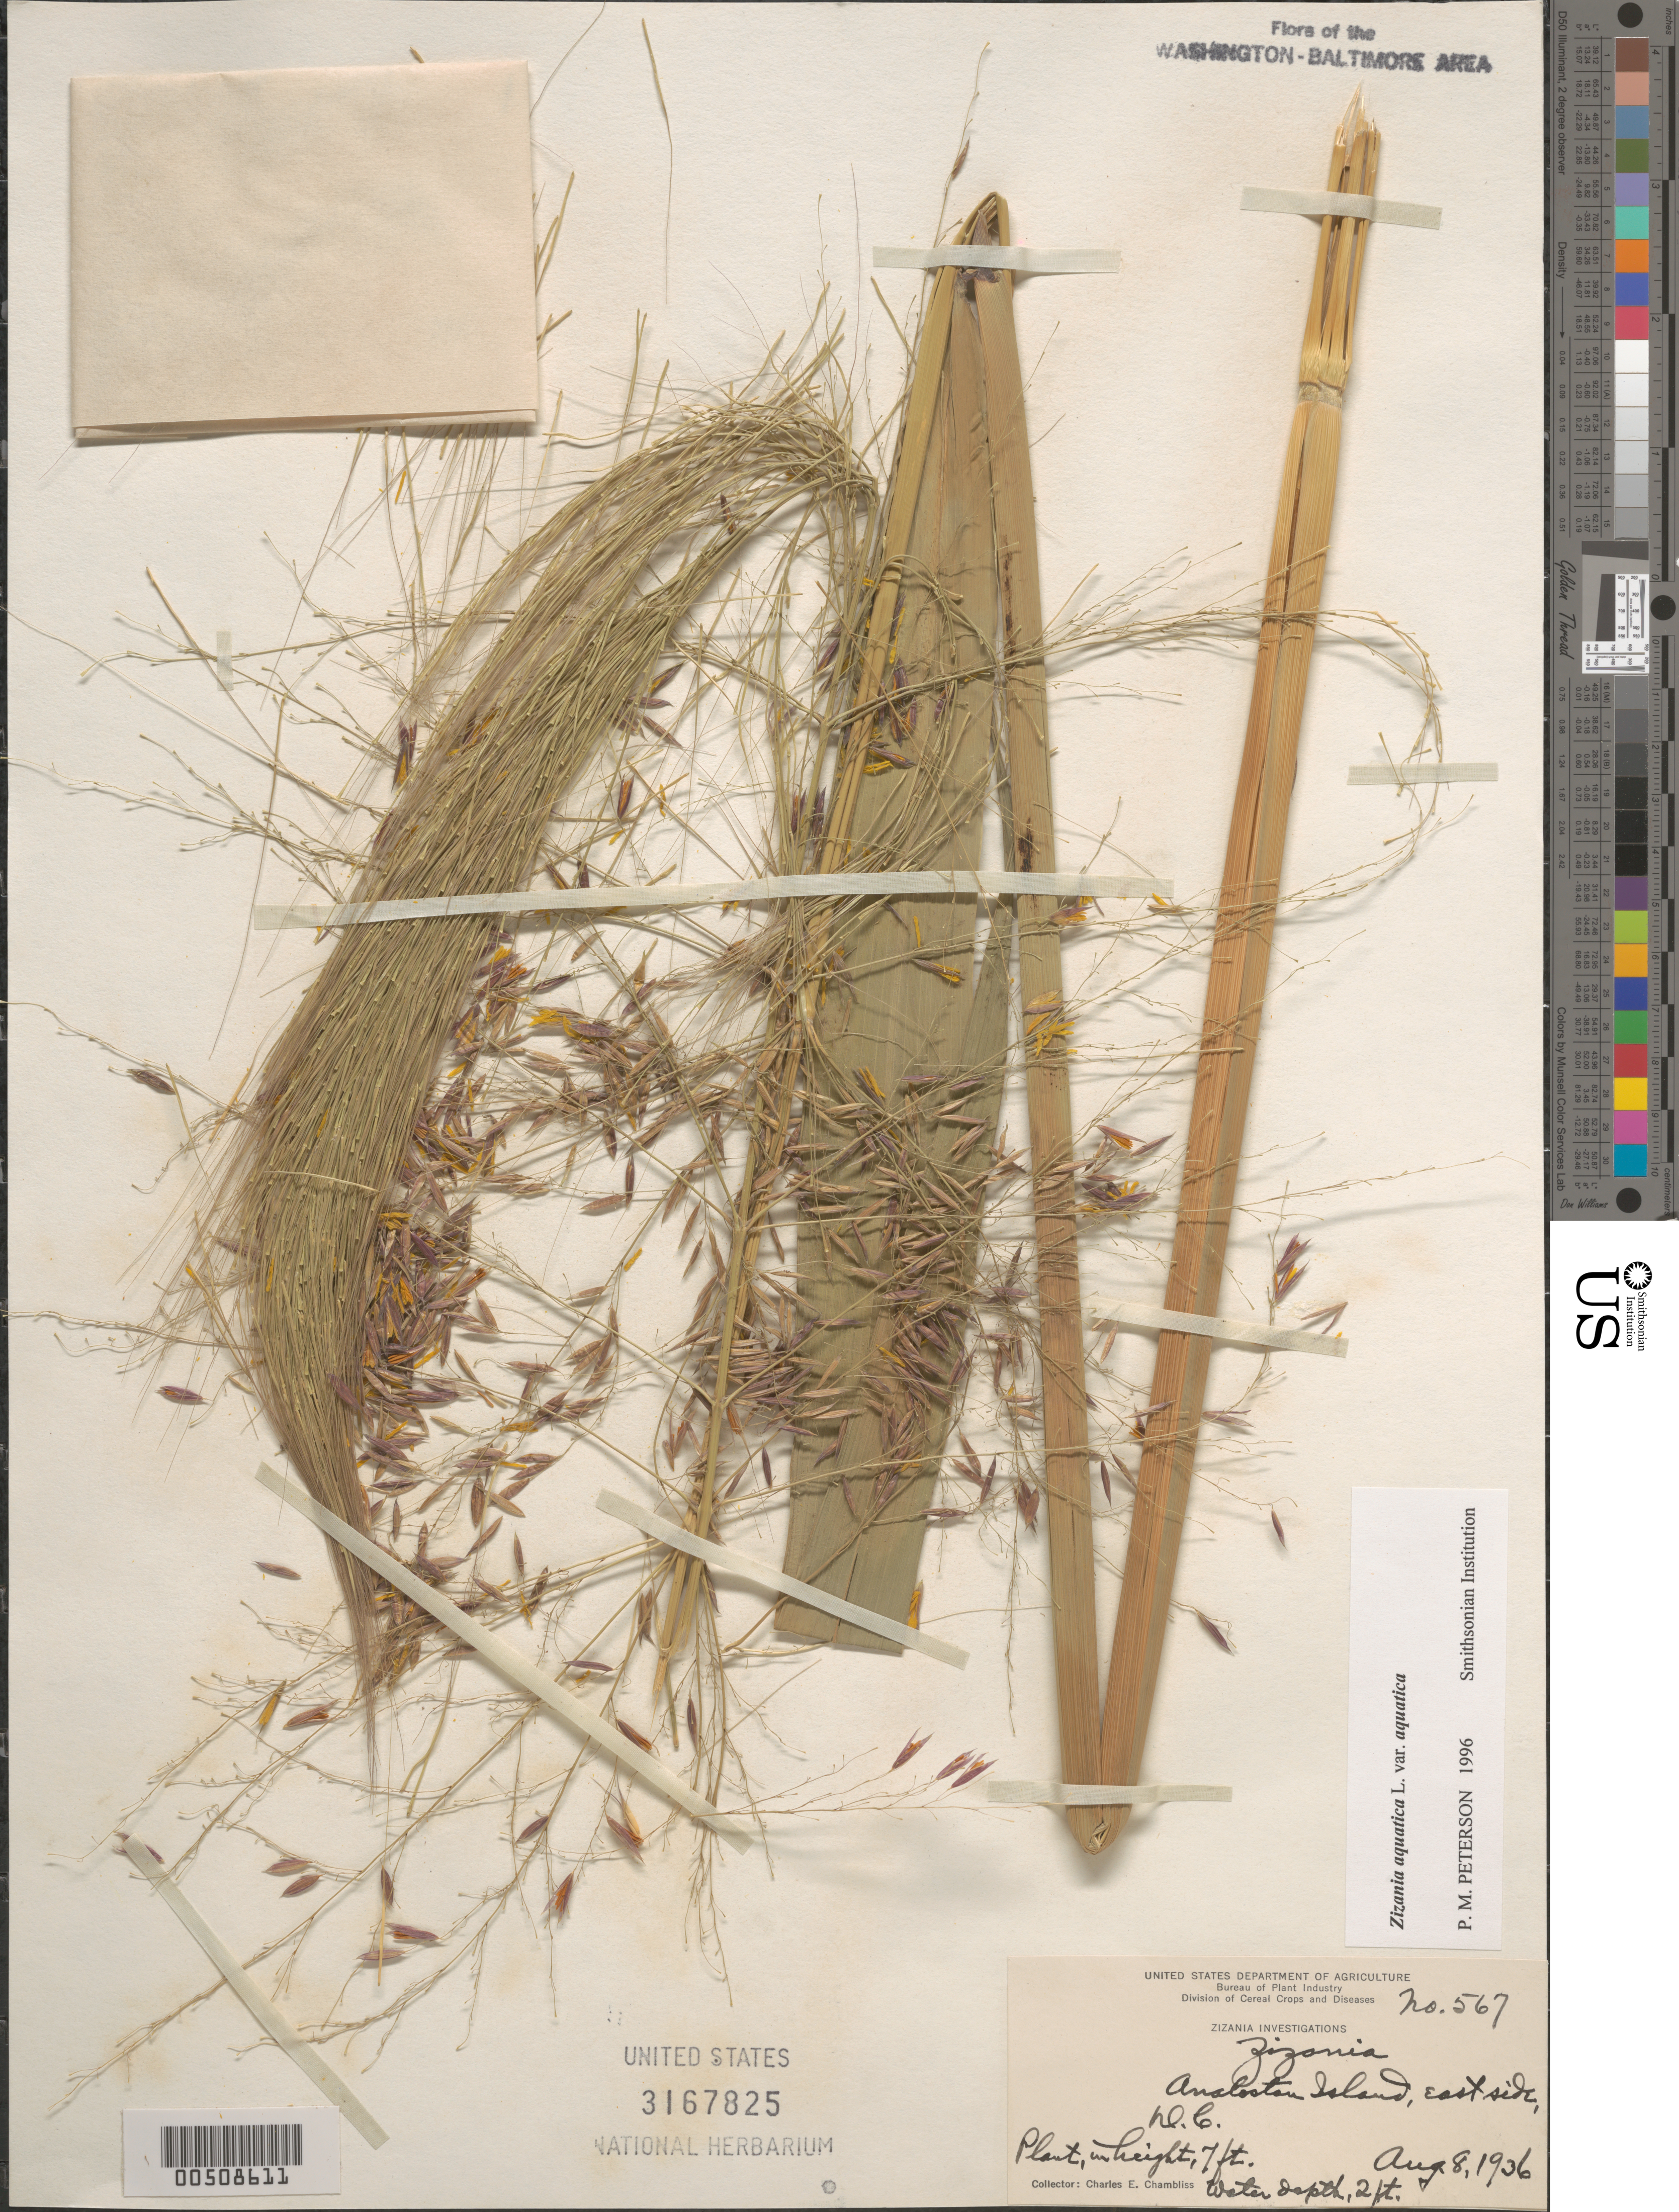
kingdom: Plantae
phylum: Tracheophyta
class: Liliopsida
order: Poales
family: Poaceae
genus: Zizania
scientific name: Zizania aquatica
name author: L.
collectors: C. Chambliss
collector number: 567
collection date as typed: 08 Aug 1936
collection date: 1936-08-08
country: United States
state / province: District of Columbia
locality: Analostan Island (Roosevelt Island) in the Potomac River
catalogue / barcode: US 3167825